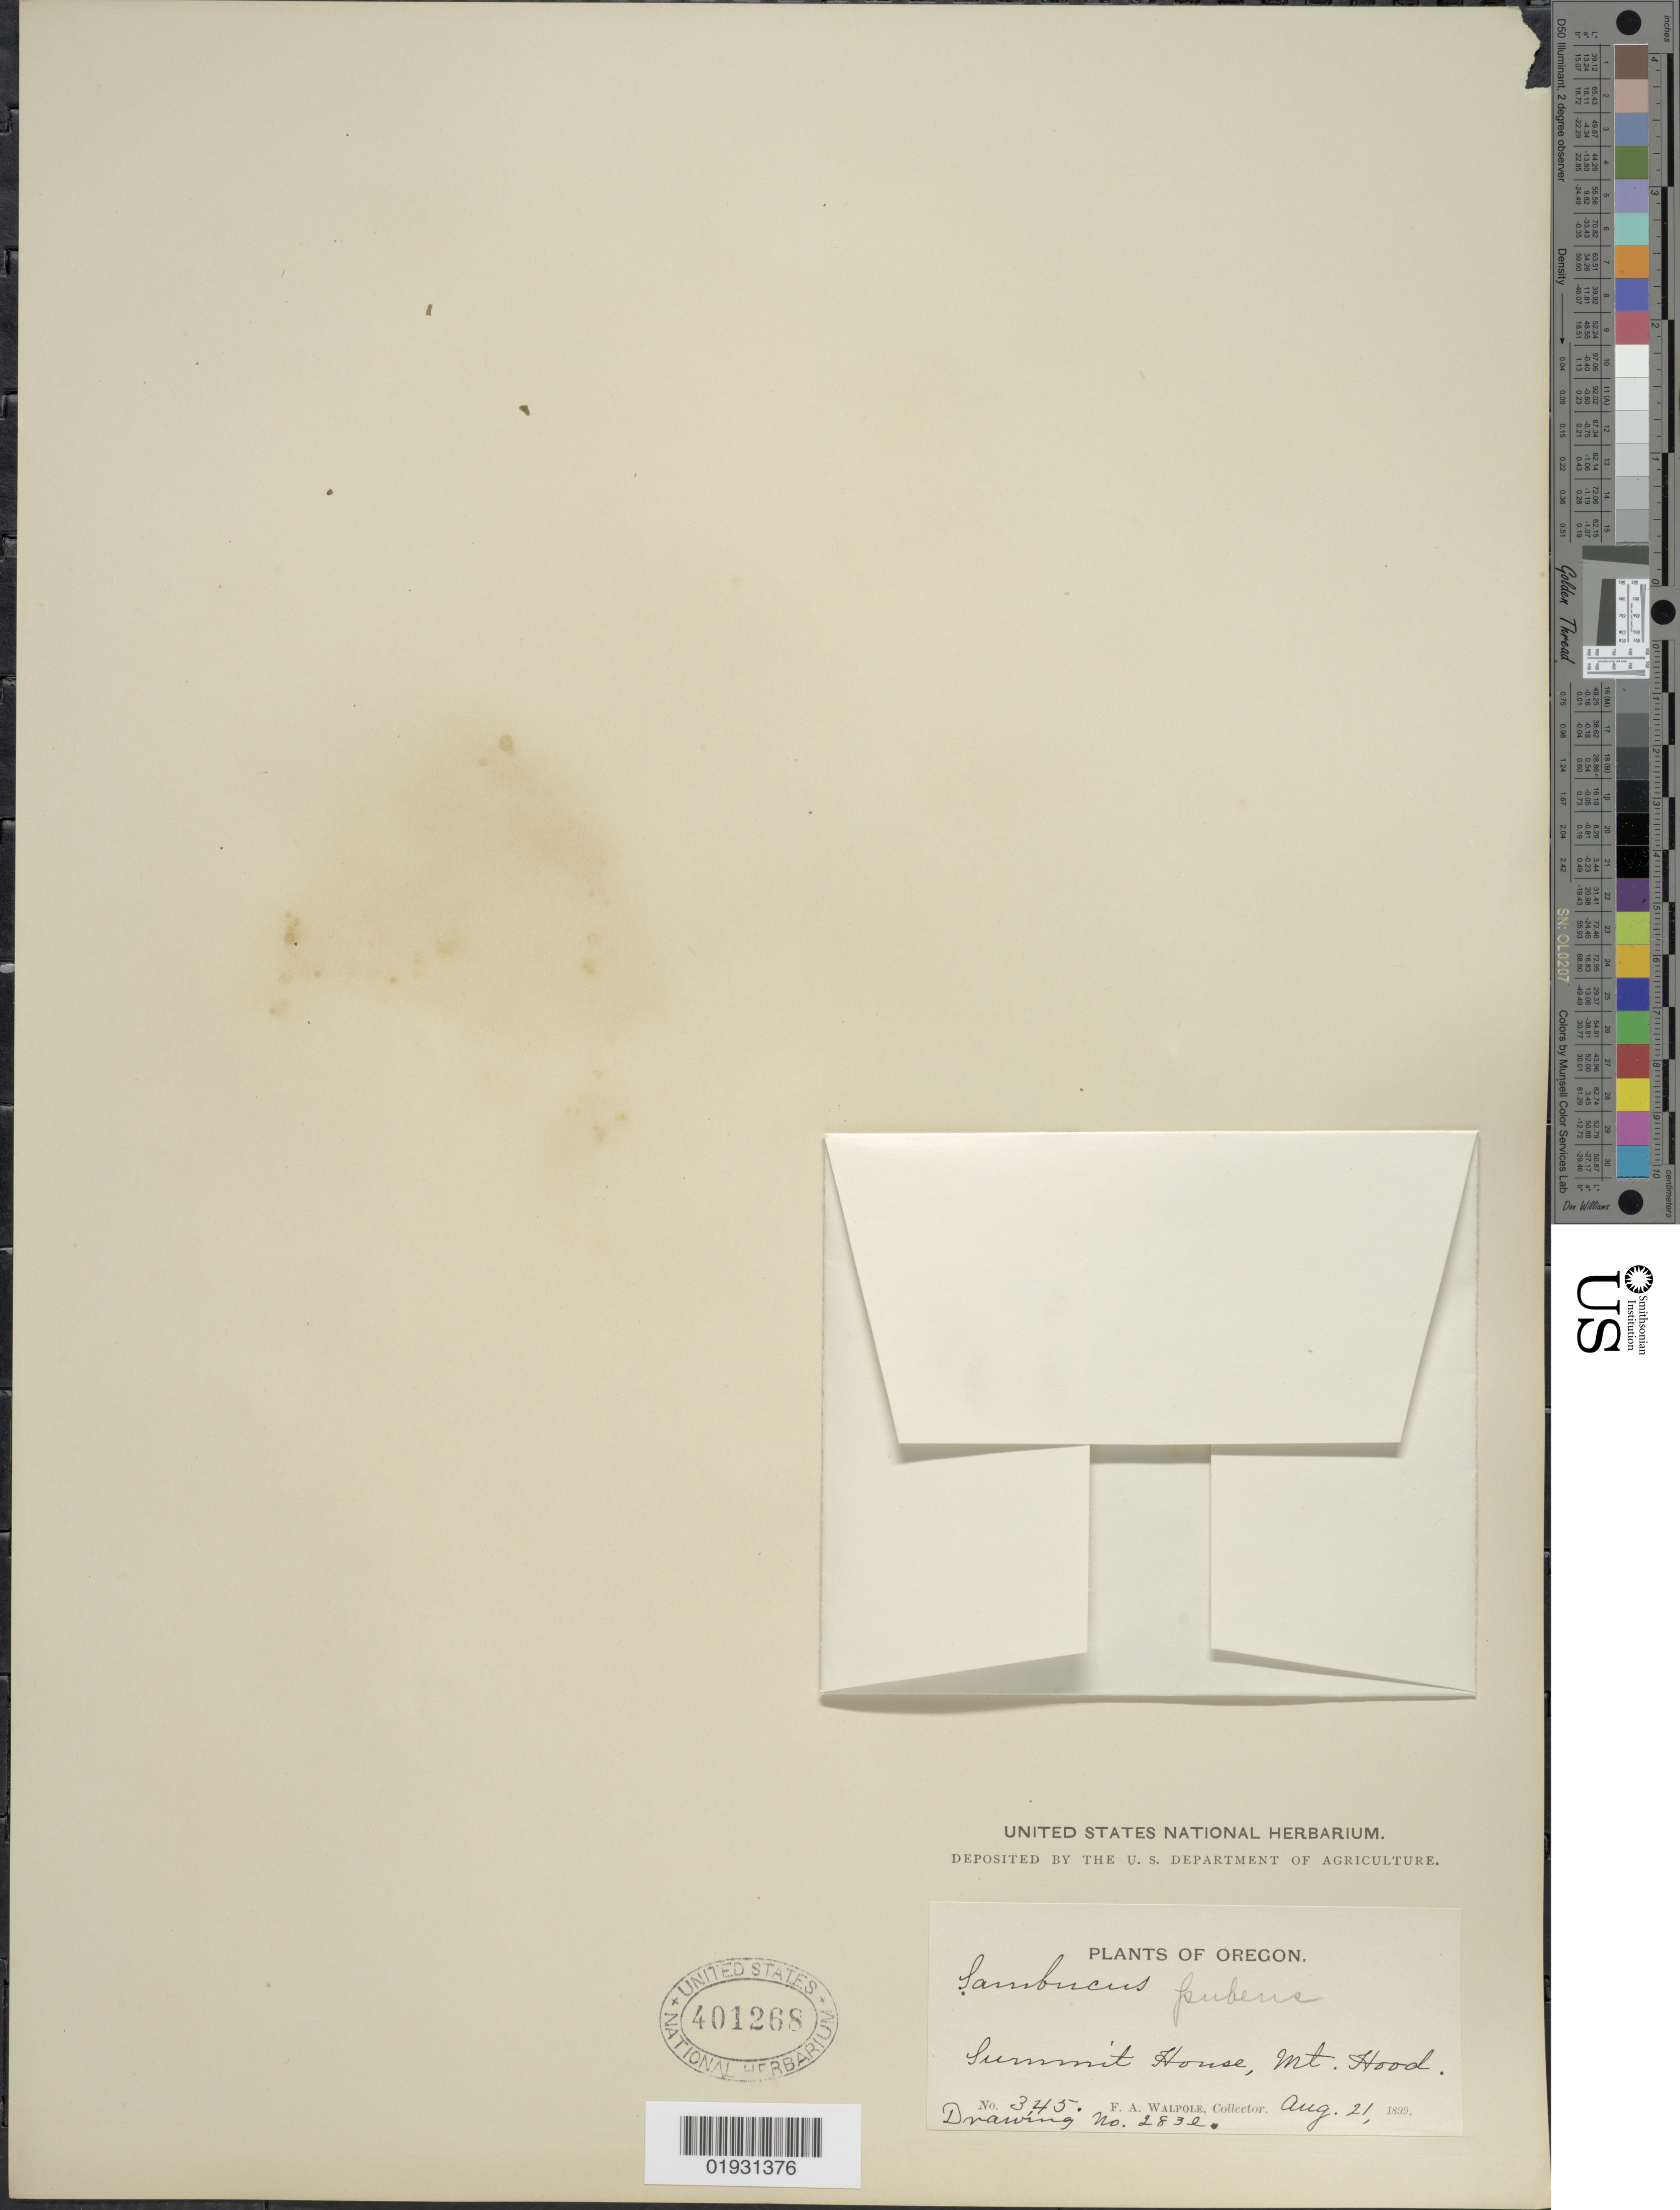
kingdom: Plantae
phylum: Tracheophyta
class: Magnoliopsida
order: Dipsacales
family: Viburnaceae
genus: Sambucus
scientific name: Sambucus racemosa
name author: L.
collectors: F. Walpole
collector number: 345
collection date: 1899-08-21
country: United States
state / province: Oregon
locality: Summit House, Mt. Hood.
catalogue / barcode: US 401268